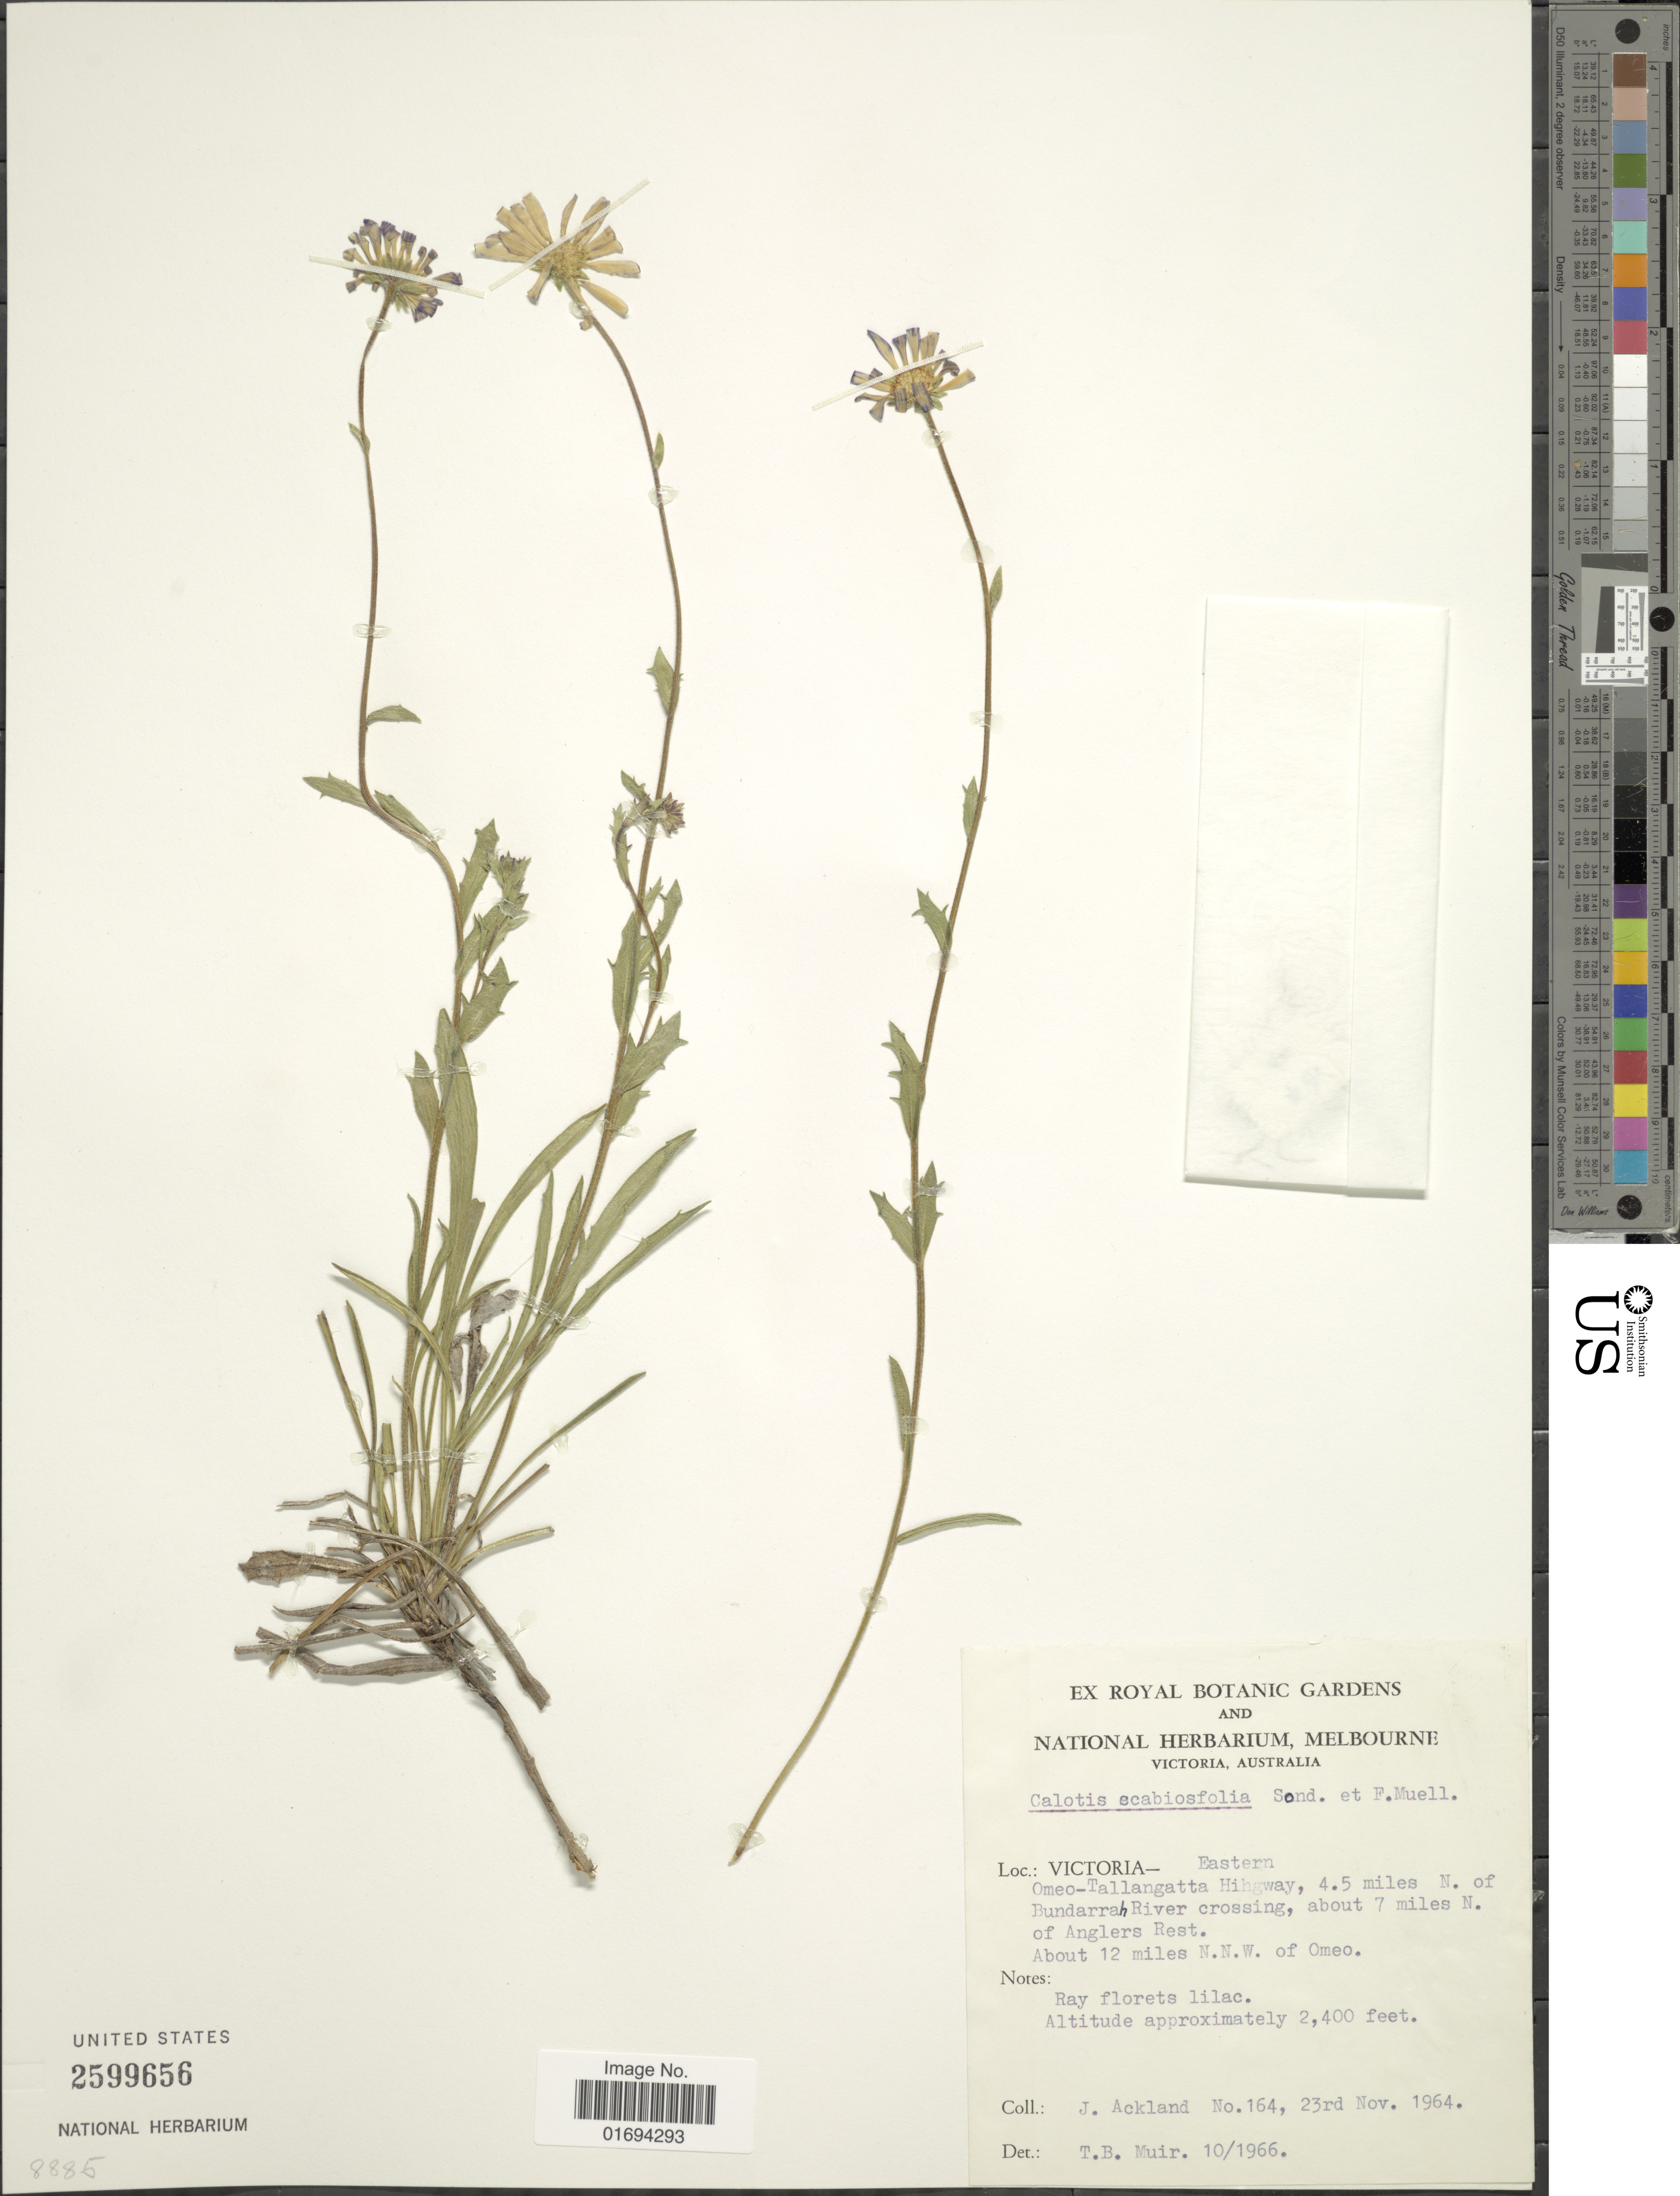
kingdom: Plantae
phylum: Tracheophyta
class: Magnoliopsida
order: Asterales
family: Asteraceae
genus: Calotis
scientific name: Calotis scabiosifolia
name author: Sond. ex F. Muell.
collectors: J. J. Ackland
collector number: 164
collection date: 1964-11-23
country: Australia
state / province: Victoria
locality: Victoria, Eastern Omeo- Tallangatta Highway, 4.5 miles N. of Bundarrah River crossing, about 7 miles N. of Anglers Rest, about 12 miles N. N. W. of Omeo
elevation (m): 732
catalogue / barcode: US 2599656